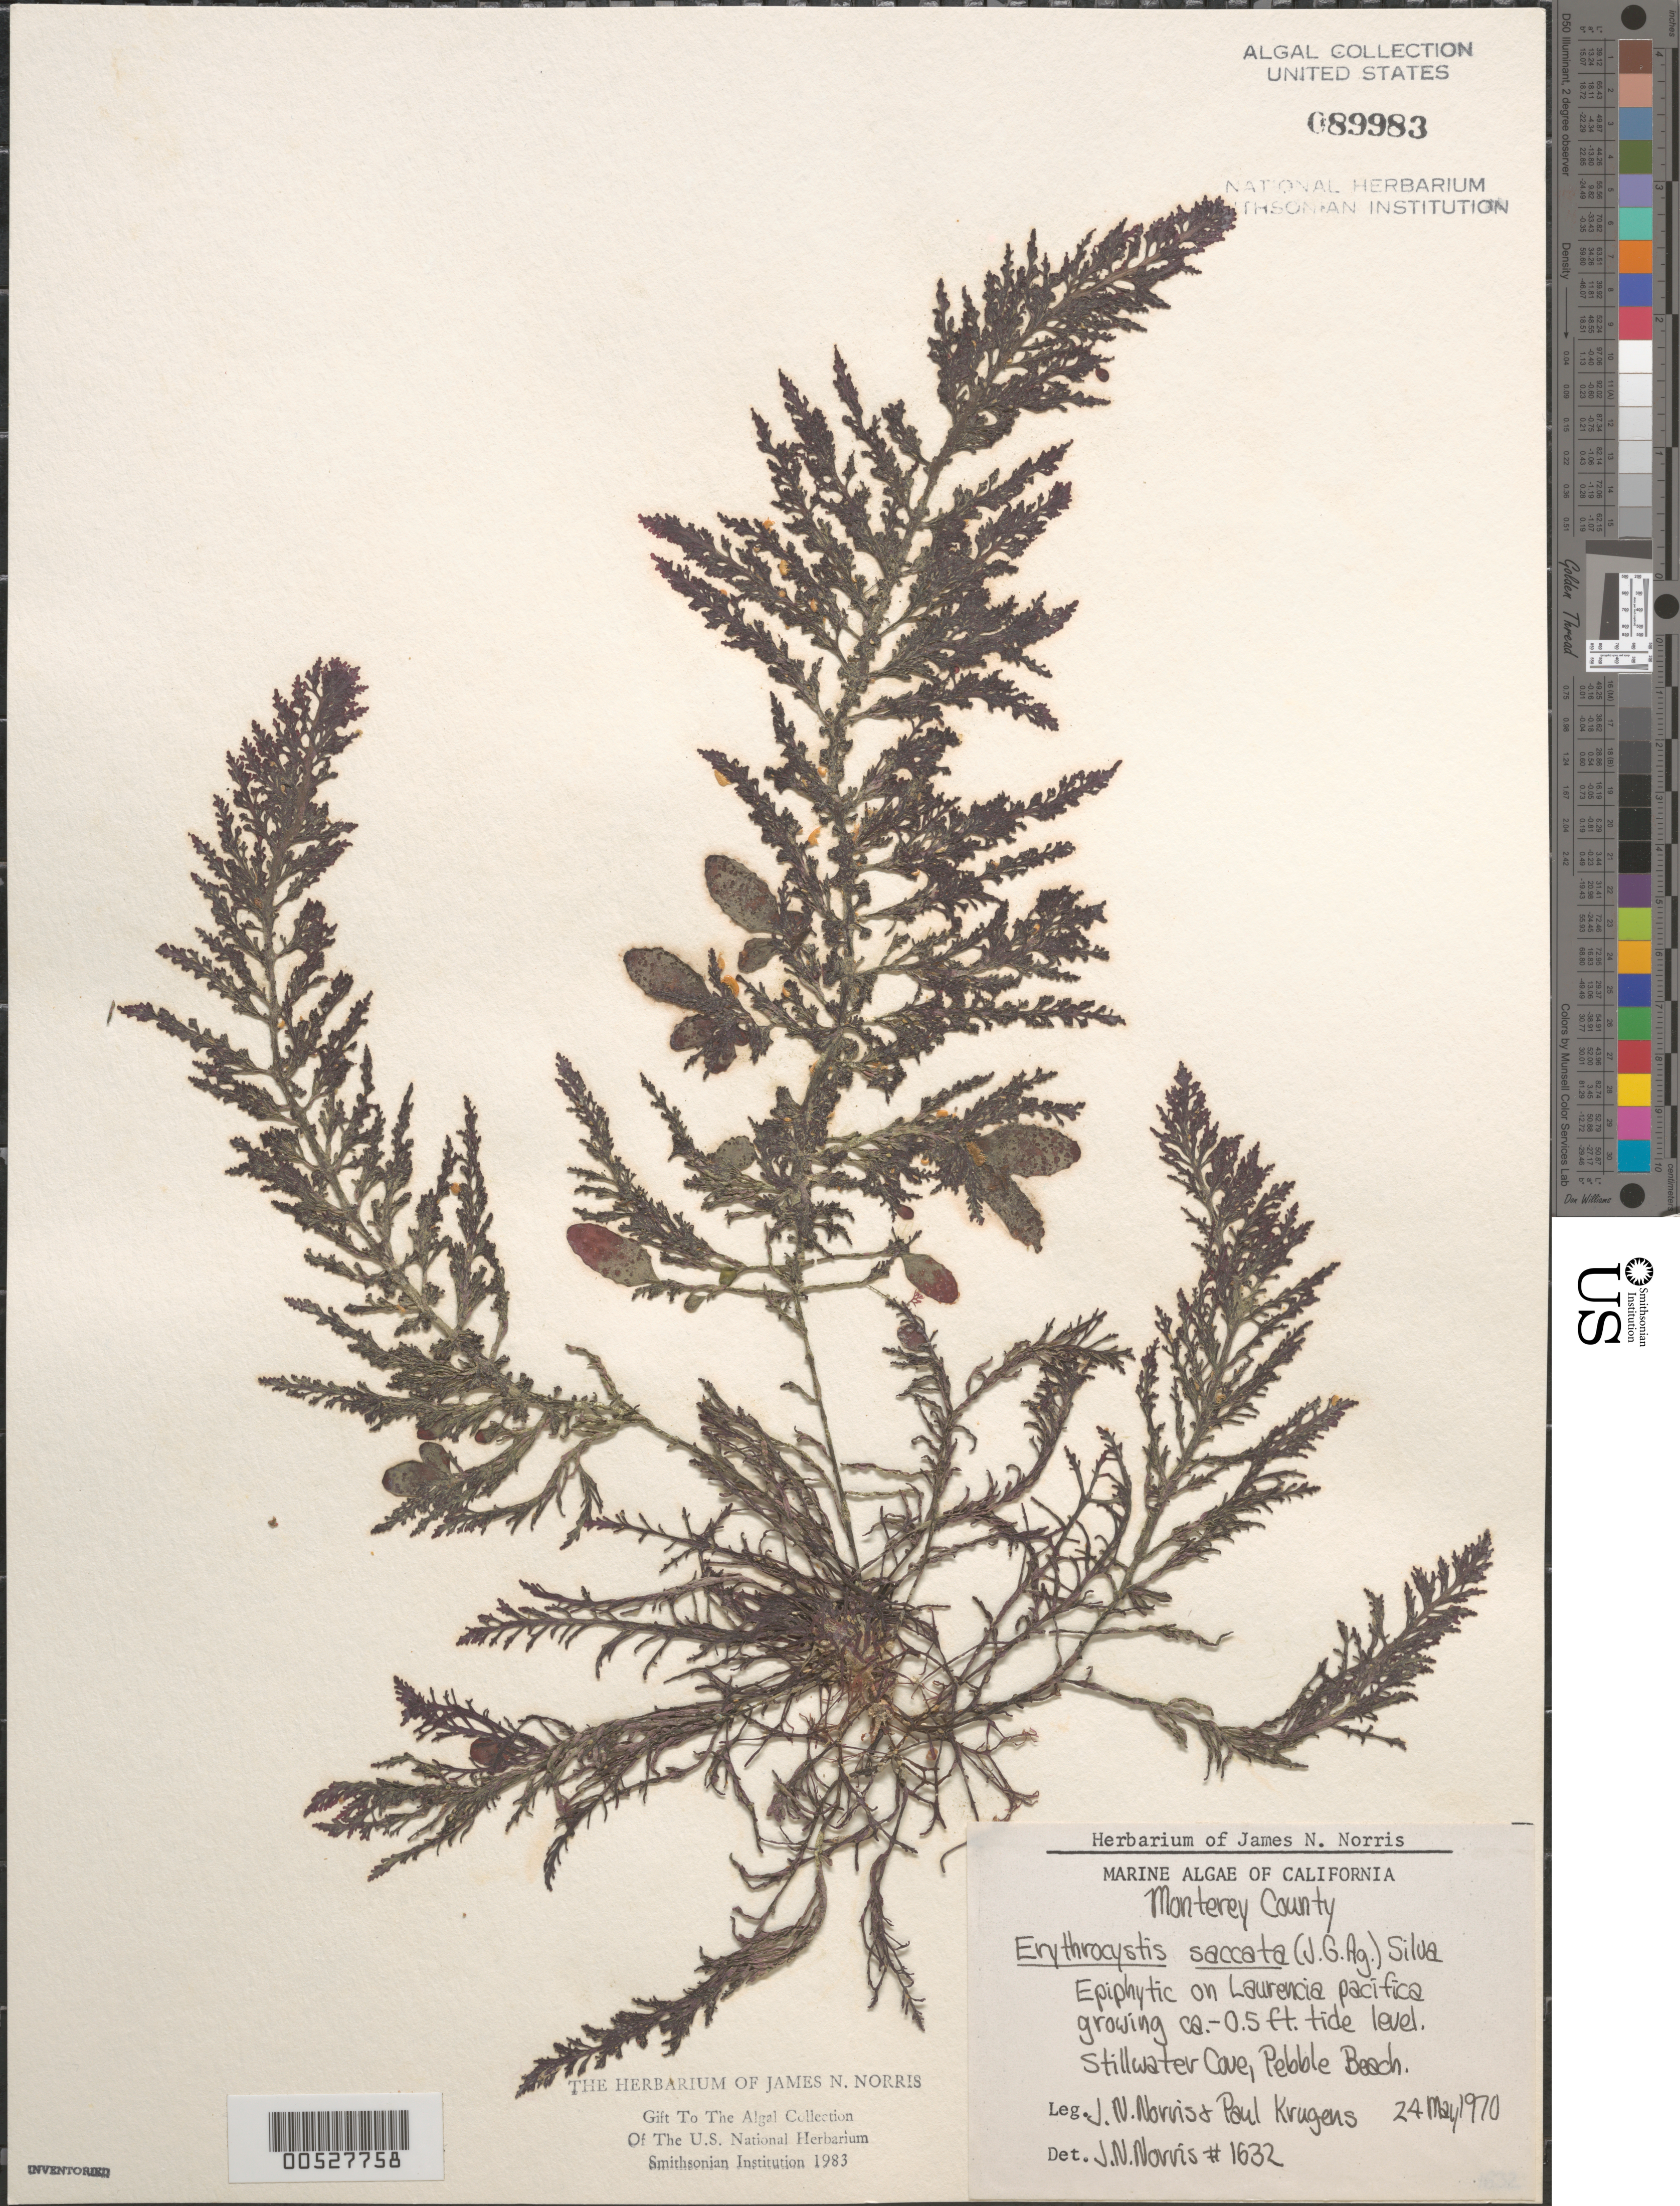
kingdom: Plantae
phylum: Rhodophyta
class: Florideophyceae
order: Ceramiales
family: Rhodomelaceae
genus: Erythrocystis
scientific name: Erythrocystis saccata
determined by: Norris, James N.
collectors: J. N. Norris & P. Krugens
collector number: JN-1632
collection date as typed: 24 May 1970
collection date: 1970-05-24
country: United States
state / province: California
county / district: Monterey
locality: Pebble Beach, Stillwater Cove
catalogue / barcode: US 89983